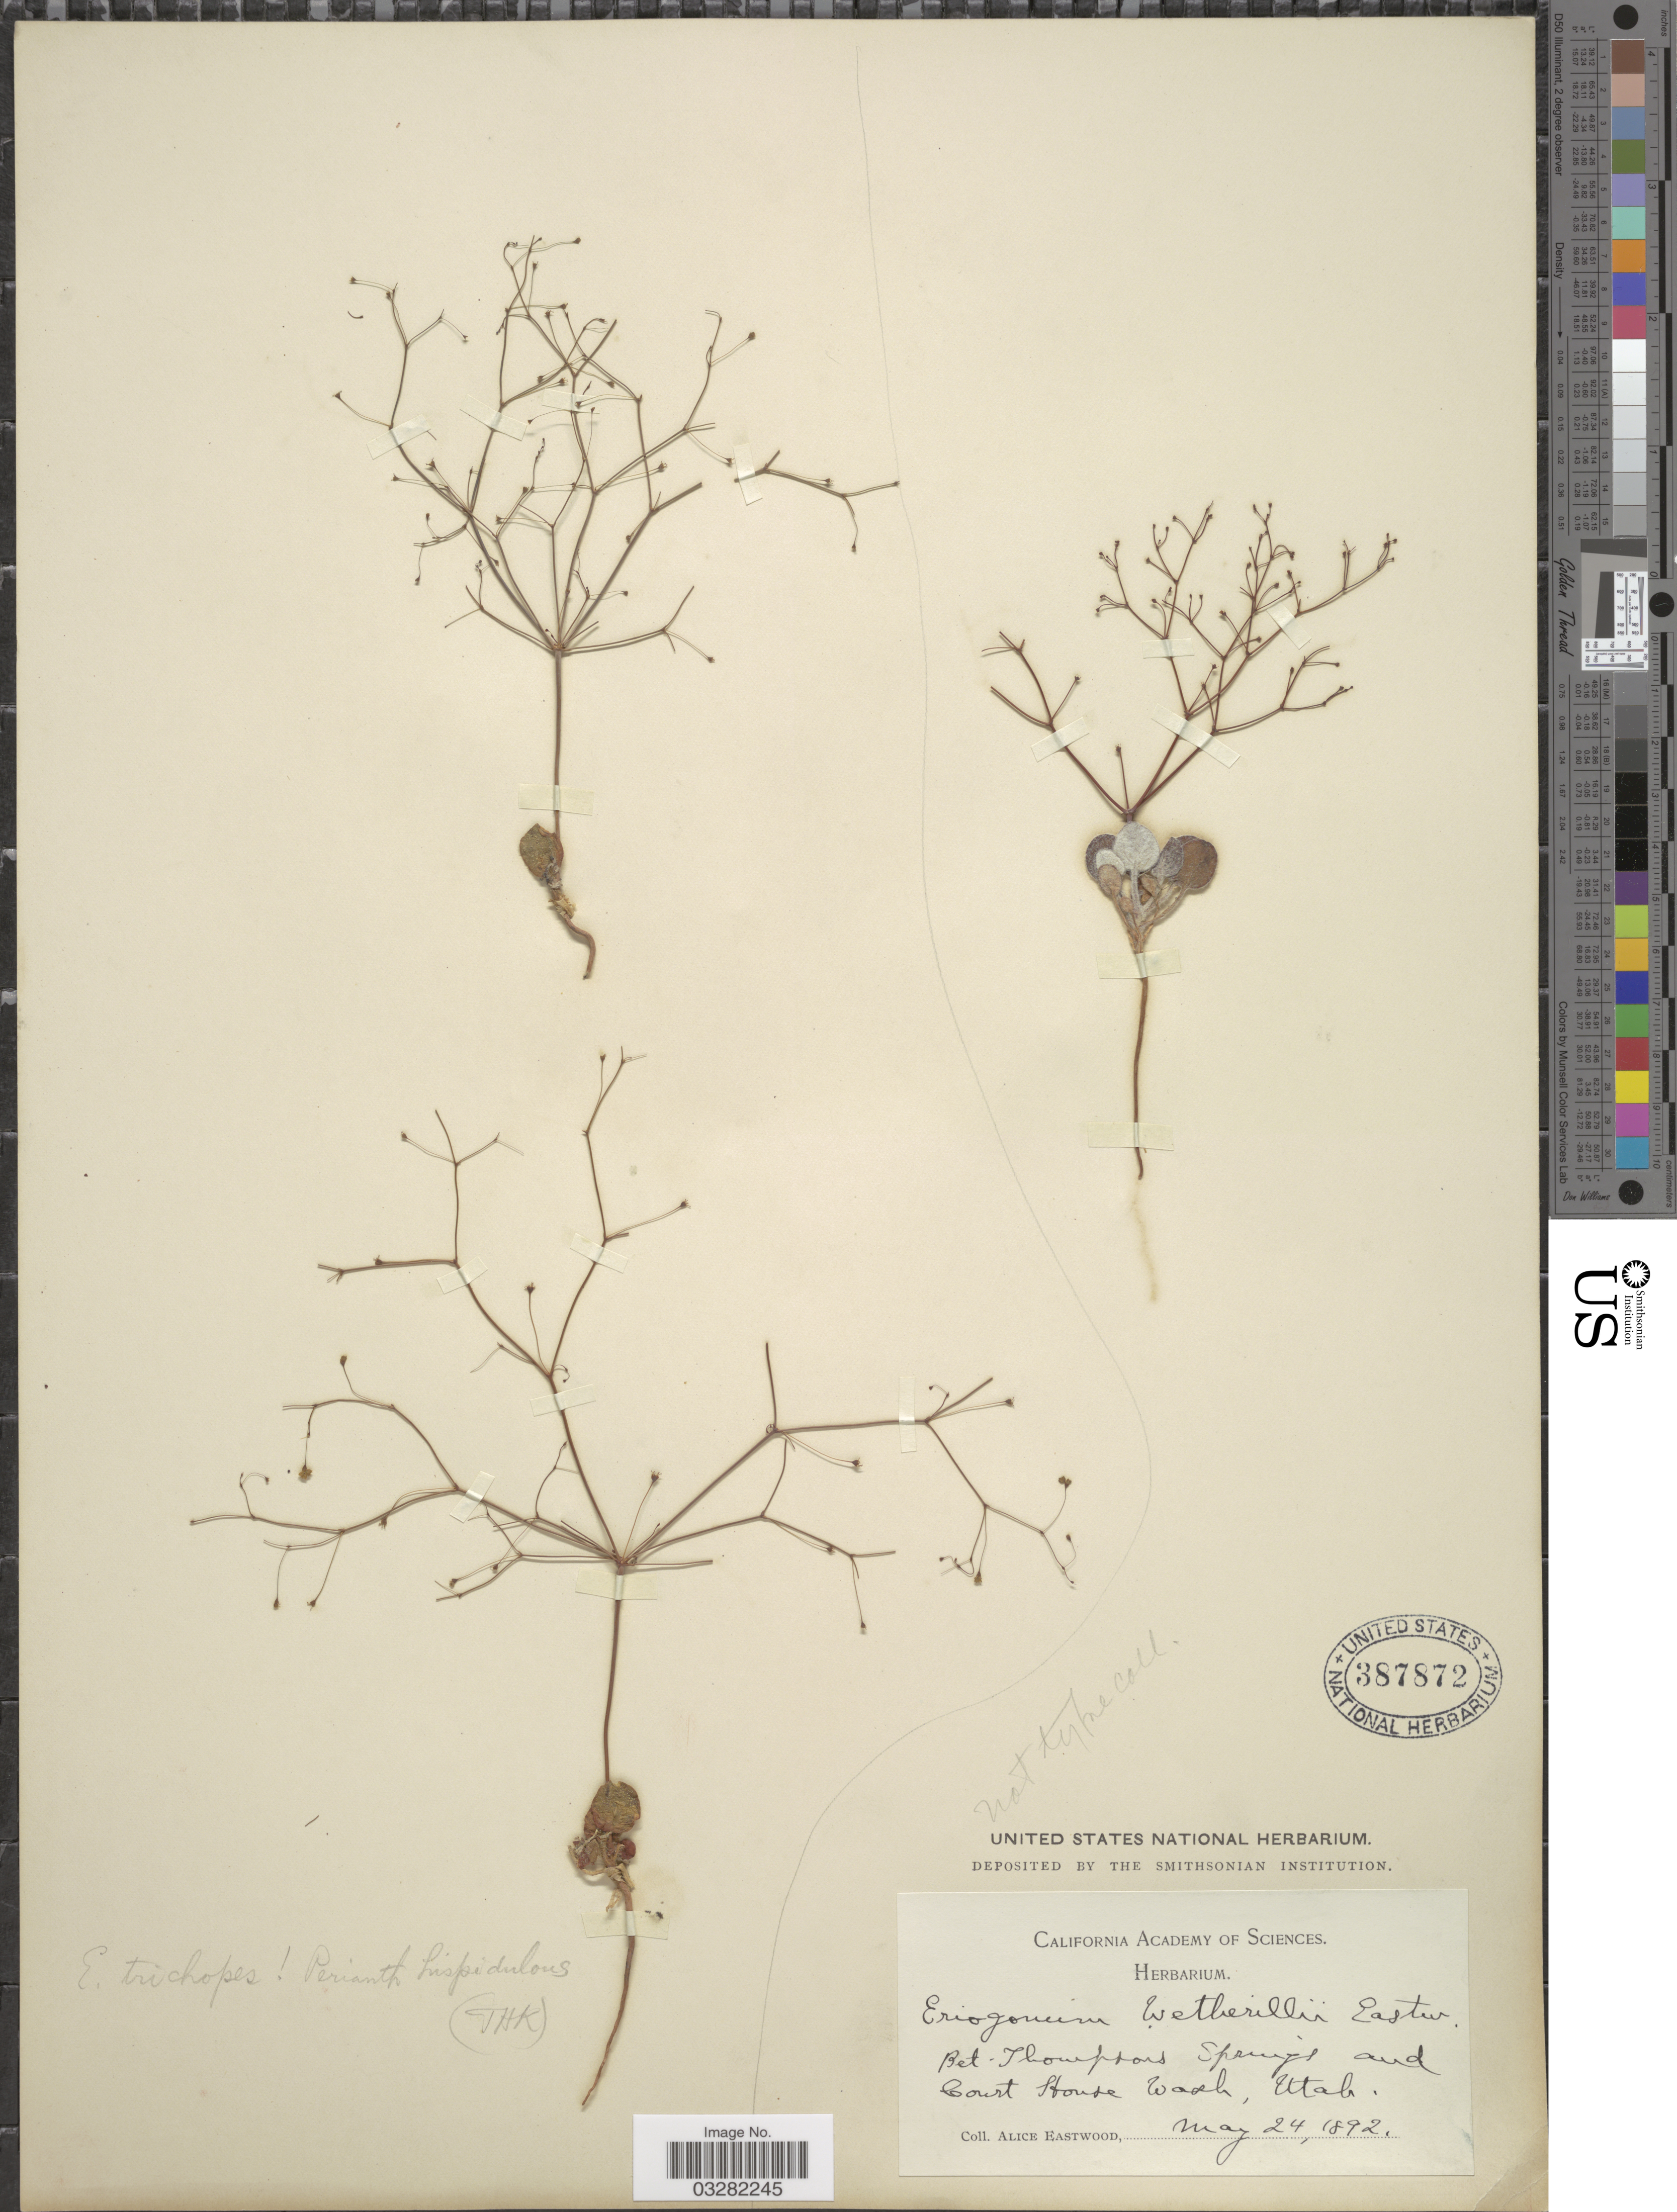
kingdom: Plantae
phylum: Tracheophyta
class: Magnoliopsida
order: Caryophyllales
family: Polygonaceae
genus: Eriogonum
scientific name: Eriogonum wetherillii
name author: Eastw.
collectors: A. Eastwood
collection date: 1892-05-24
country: United States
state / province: Utah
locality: Bet. Thompsons Springs and Court House Wash.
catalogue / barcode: US 387872